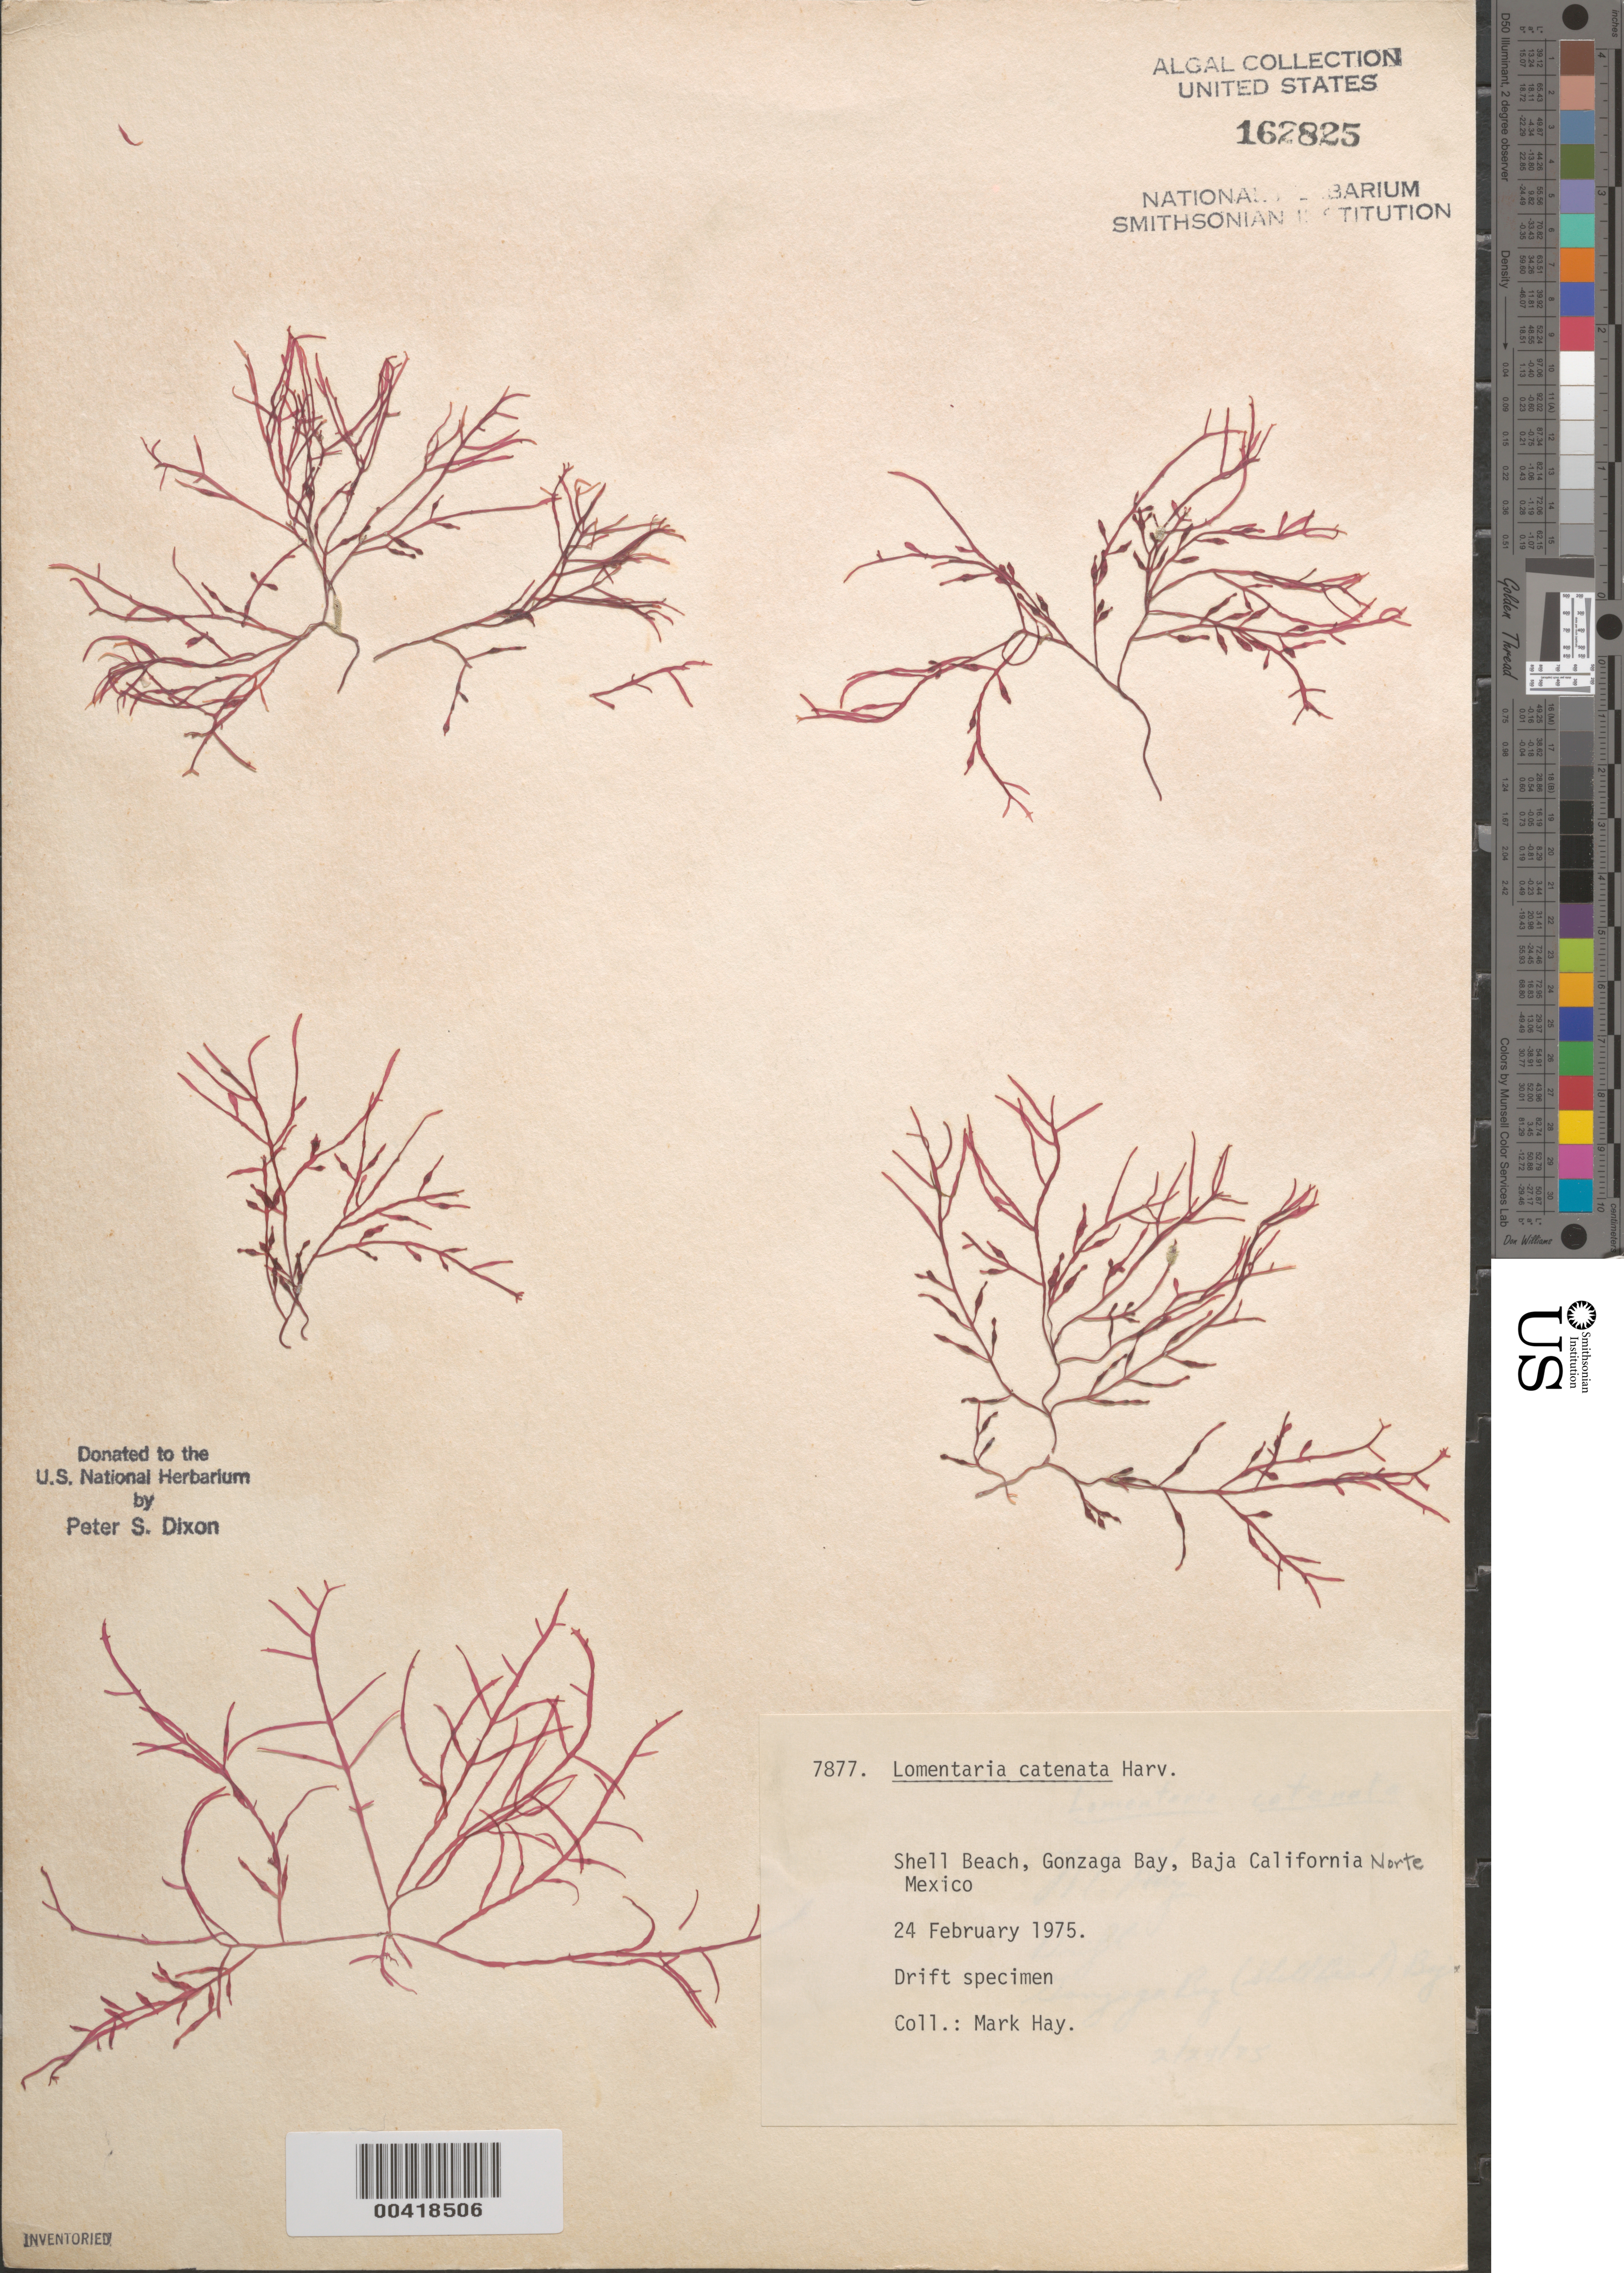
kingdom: Plantae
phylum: Rhodophyta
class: Florideophyceae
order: Rhodymeniales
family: Lomentariaceae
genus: Fushitsunagia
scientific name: Fushitsunagia catenata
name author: (Harv.) Filloramo & G.W. Saunders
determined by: Algae name updating Project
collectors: M. E. Hay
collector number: PSD 7877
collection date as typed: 24 Feb 1975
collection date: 1975-02-24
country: Mexico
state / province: Baja California Norte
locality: Shell Beach, Bahia San Luis Gonzaga (Gonzaga Bay)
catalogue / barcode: US 162825